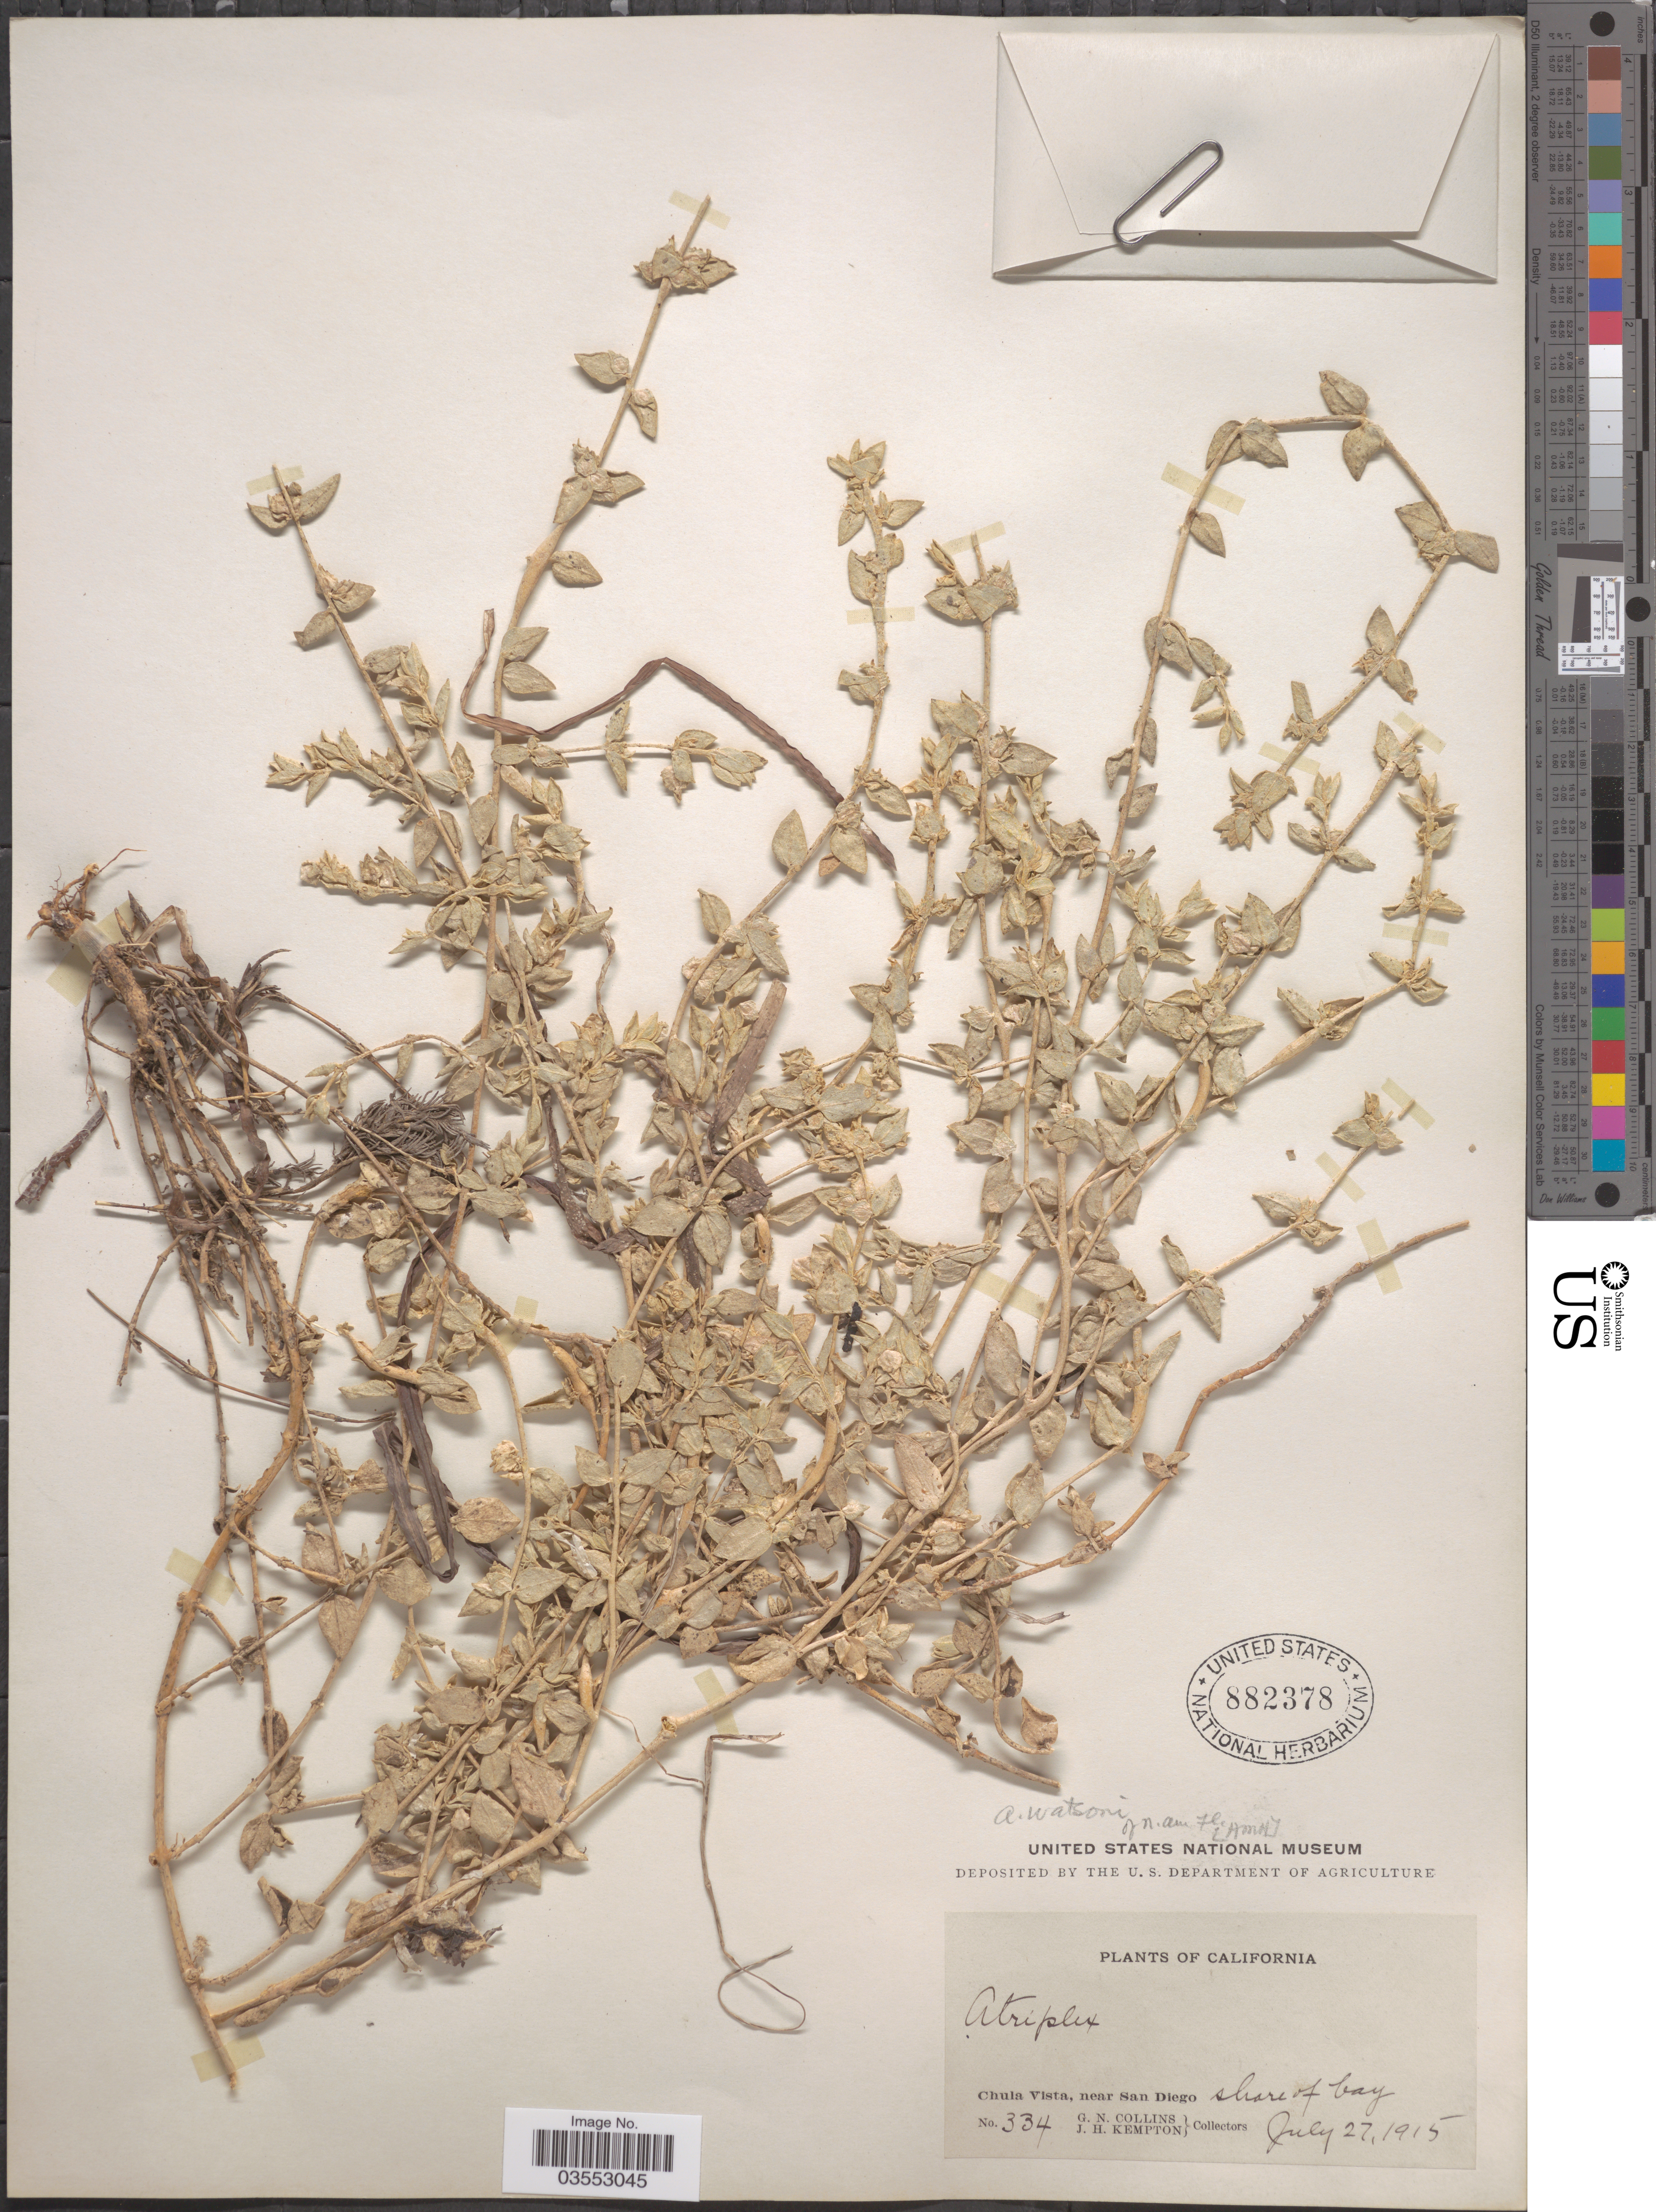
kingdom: Plantae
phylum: Tracheophyta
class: Magnoliopsida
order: Caryophyllales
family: Amaranthaceae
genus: Atriplex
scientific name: Atriplex watsonii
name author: A. Nelson ex Abrams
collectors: G. Collins & J. H. Kempton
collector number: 334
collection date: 1915-07-27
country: United States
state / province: California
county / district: San Diego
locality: Chula Vista, near San Diego. Shore of bay.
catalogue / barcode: US 882378